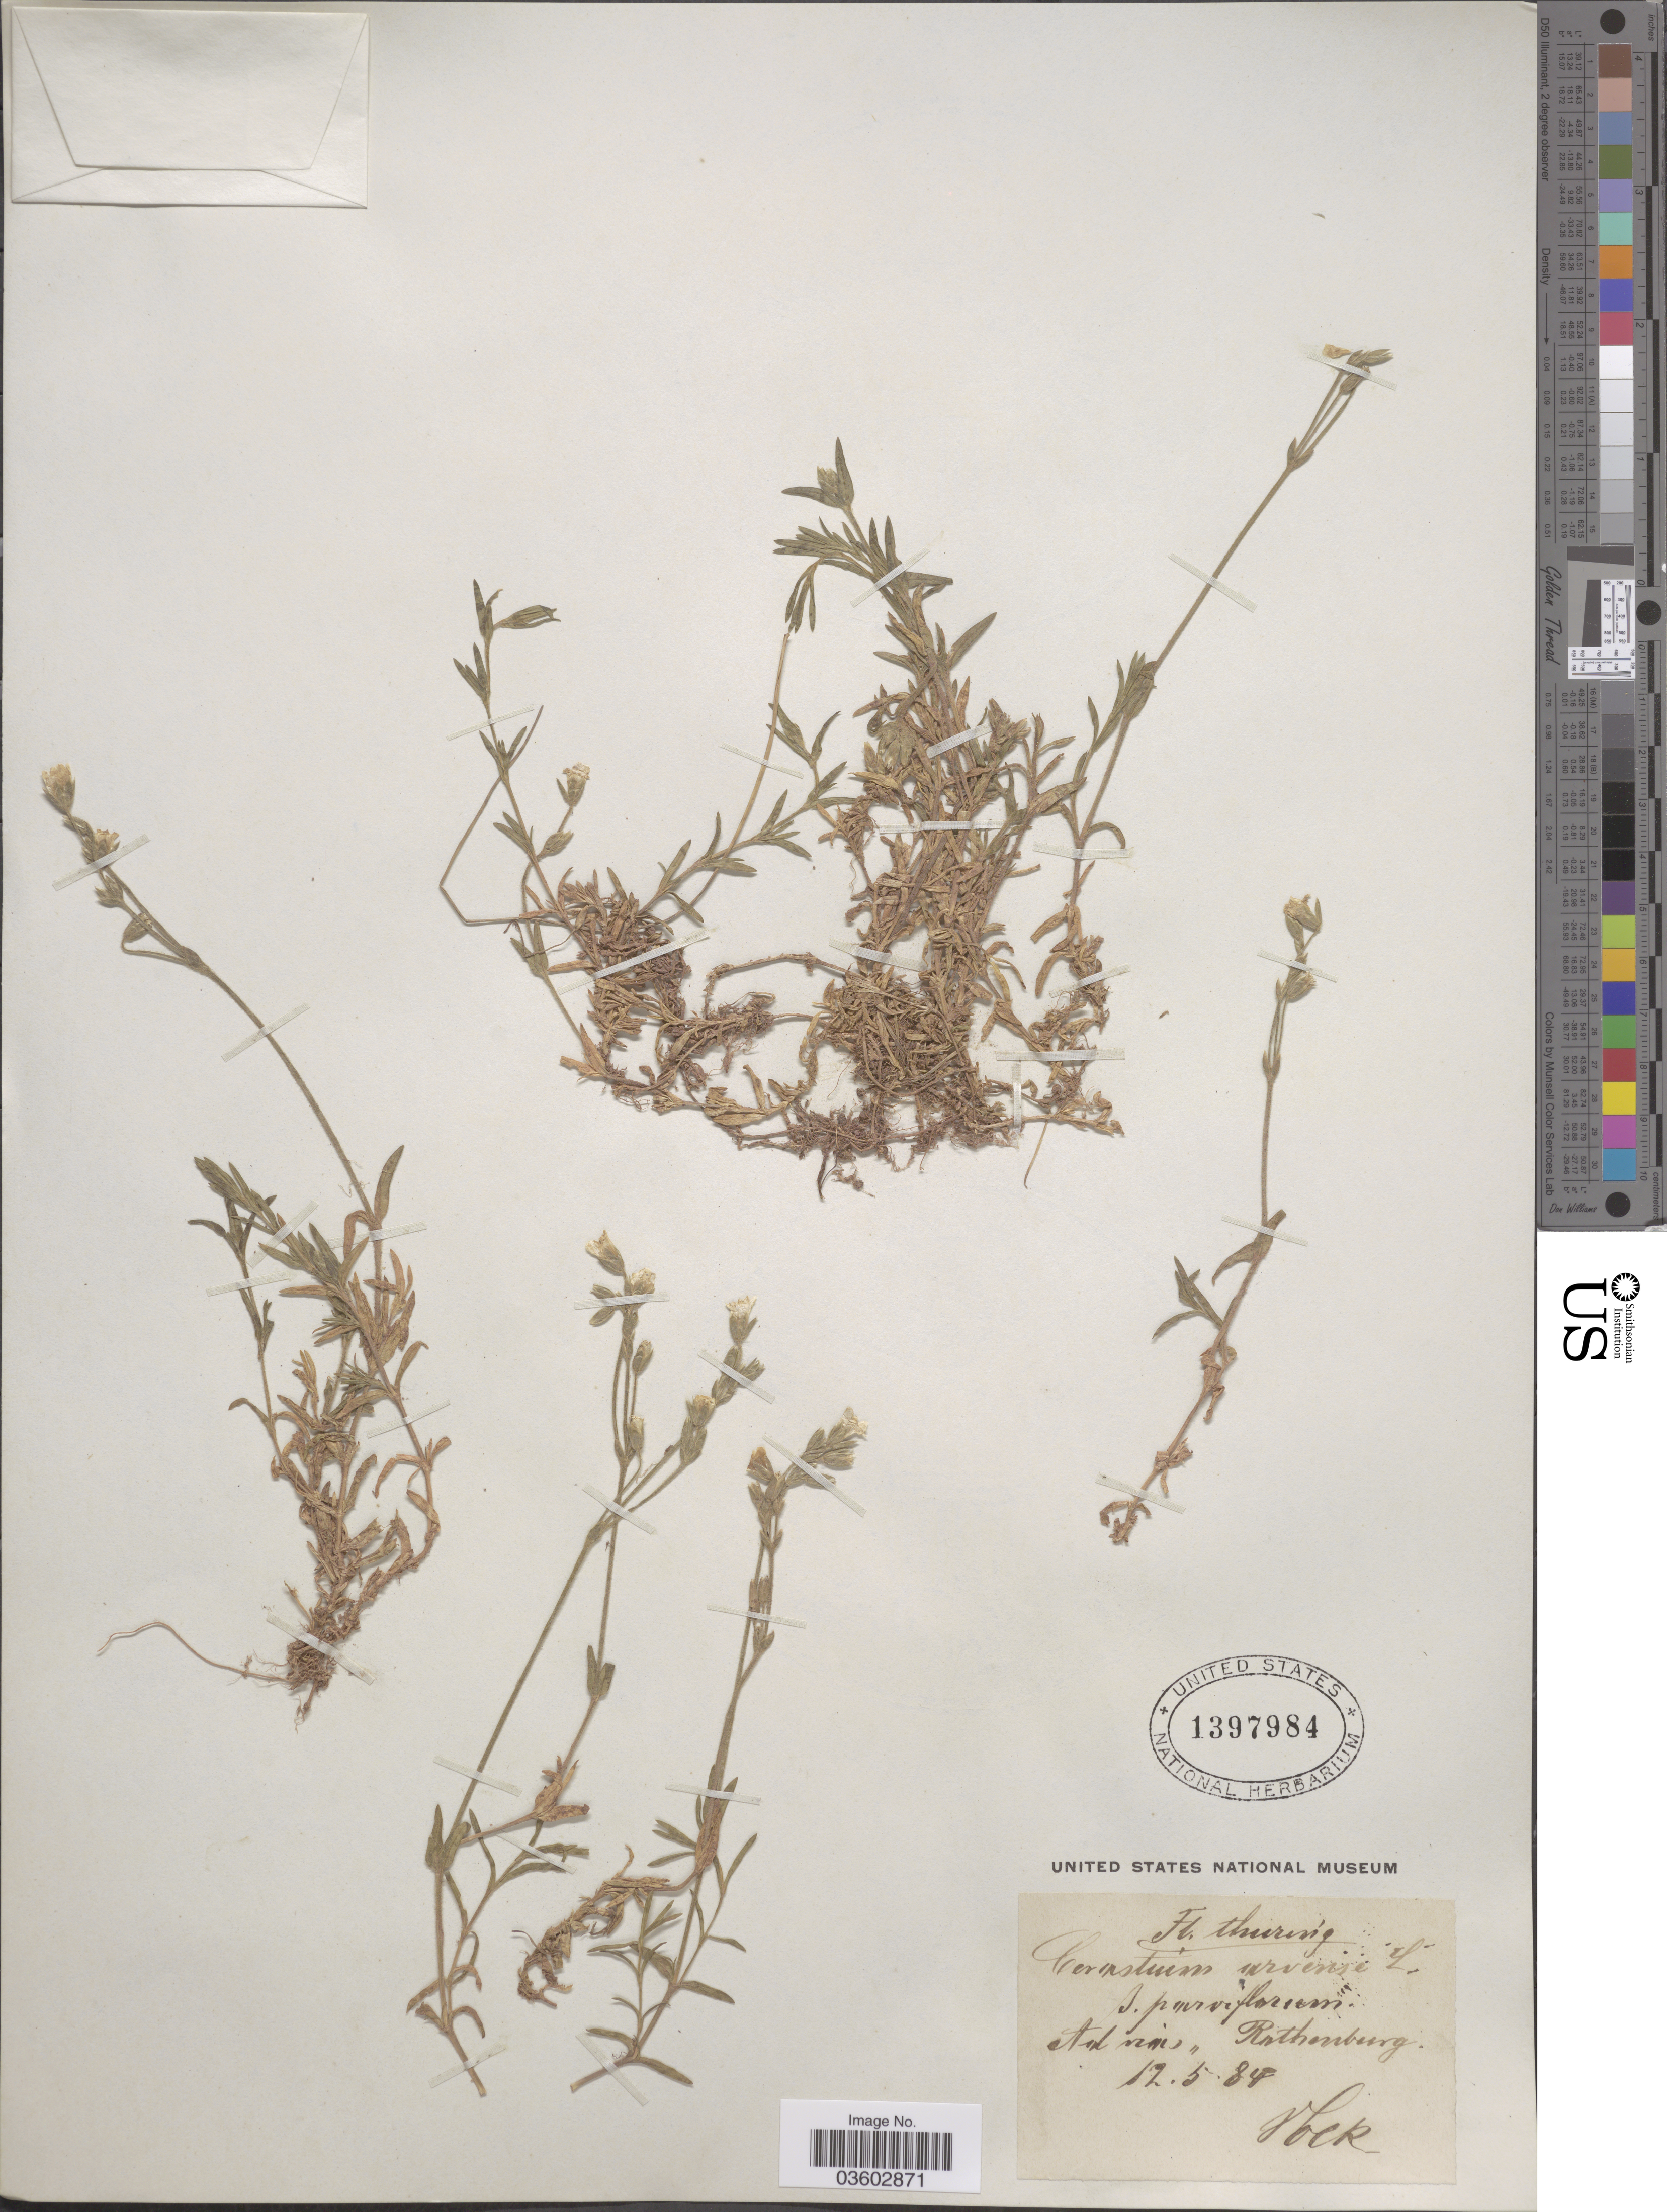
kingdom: Plantae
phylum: Tracheophyta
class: Magnoliopsida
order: Caryophyllales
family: Caryophyllaceae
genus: Cerastium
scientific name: Cerastium arvense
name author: L.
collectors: Vock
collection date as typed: Transcribed d/m/y: 12/5/84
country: Germany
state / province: Thuringia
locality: Thuring. Anl [interpreted] win [interpreted] Rothenburg.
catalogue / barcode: US 1397984